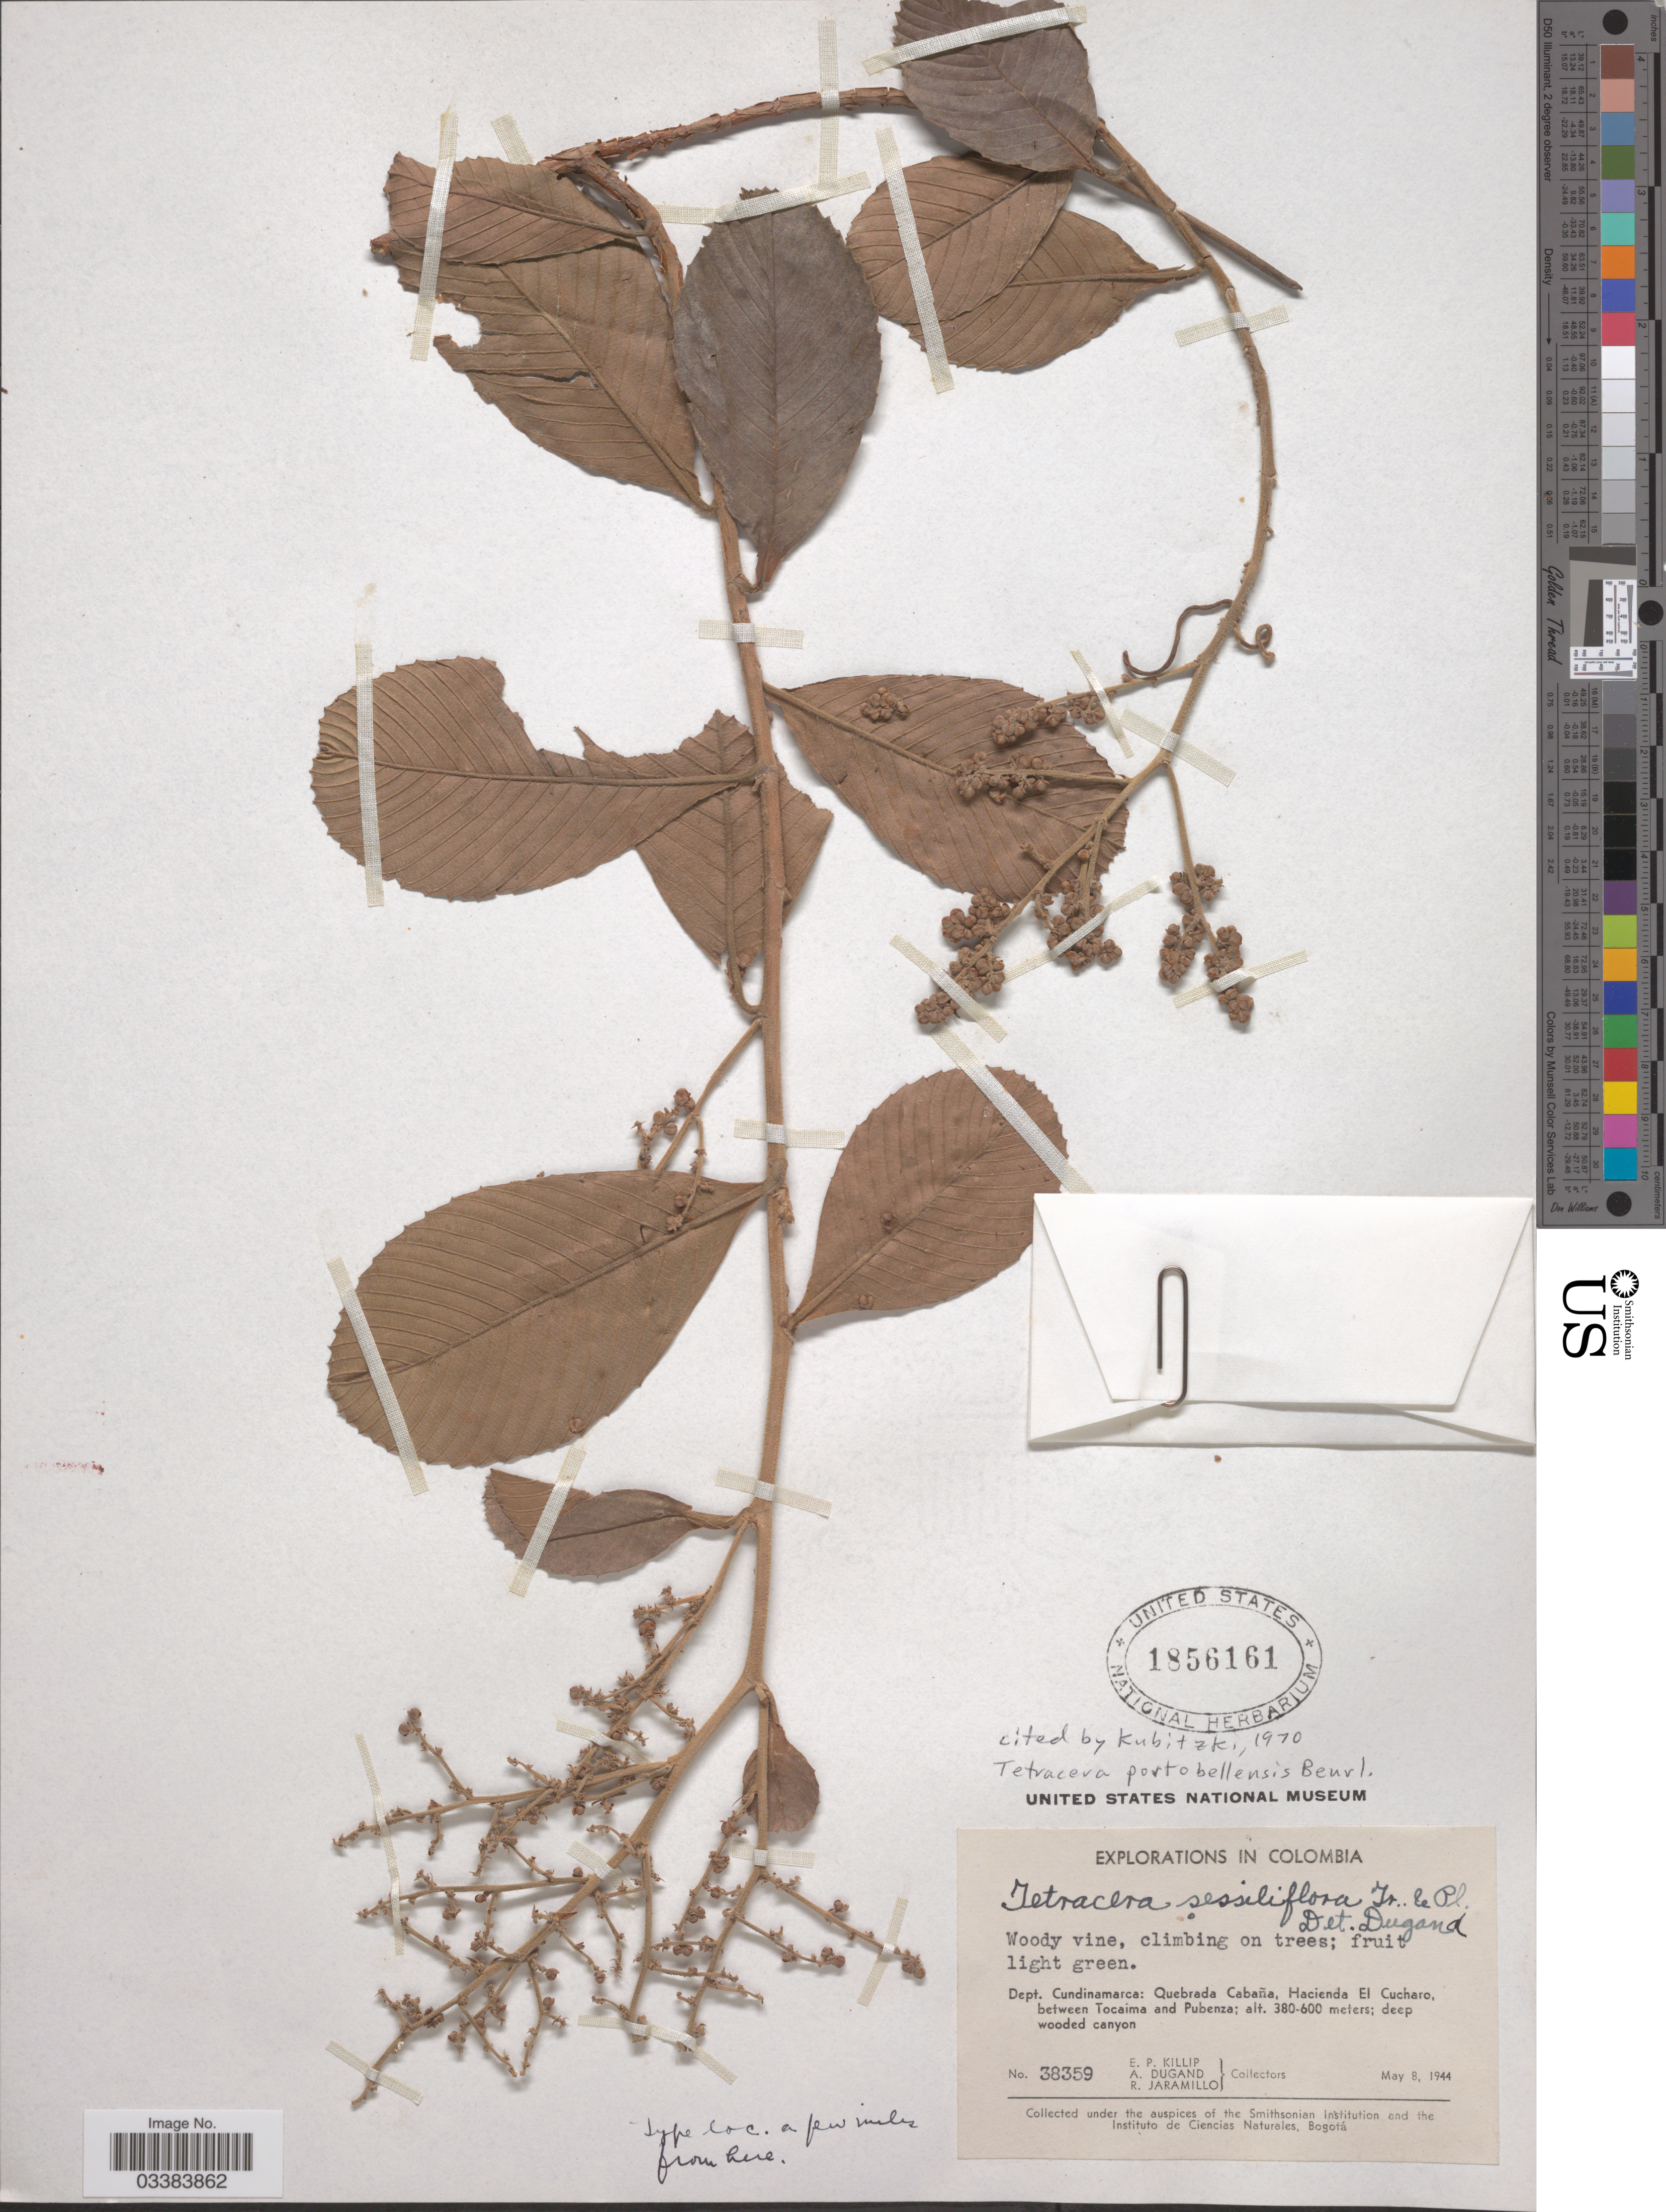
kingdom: Plantae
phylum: Tracheophyta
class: Magnoliopsida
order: Dilleniales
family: Dilleniaceae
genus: Tetracera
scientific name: Tetracera portobellensis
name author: Beurl.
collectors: E. P. Killip, A. Dugand & R. Jaramillo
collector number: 38359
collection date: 1944-05-08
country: Colombia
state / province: Cundinamarca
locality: Dept. Cundinamarca: Quebrada Cabaña, Hacienda El Cucharo, between Tocaima and Pubenza.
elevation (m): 380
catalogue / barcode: US 1856161